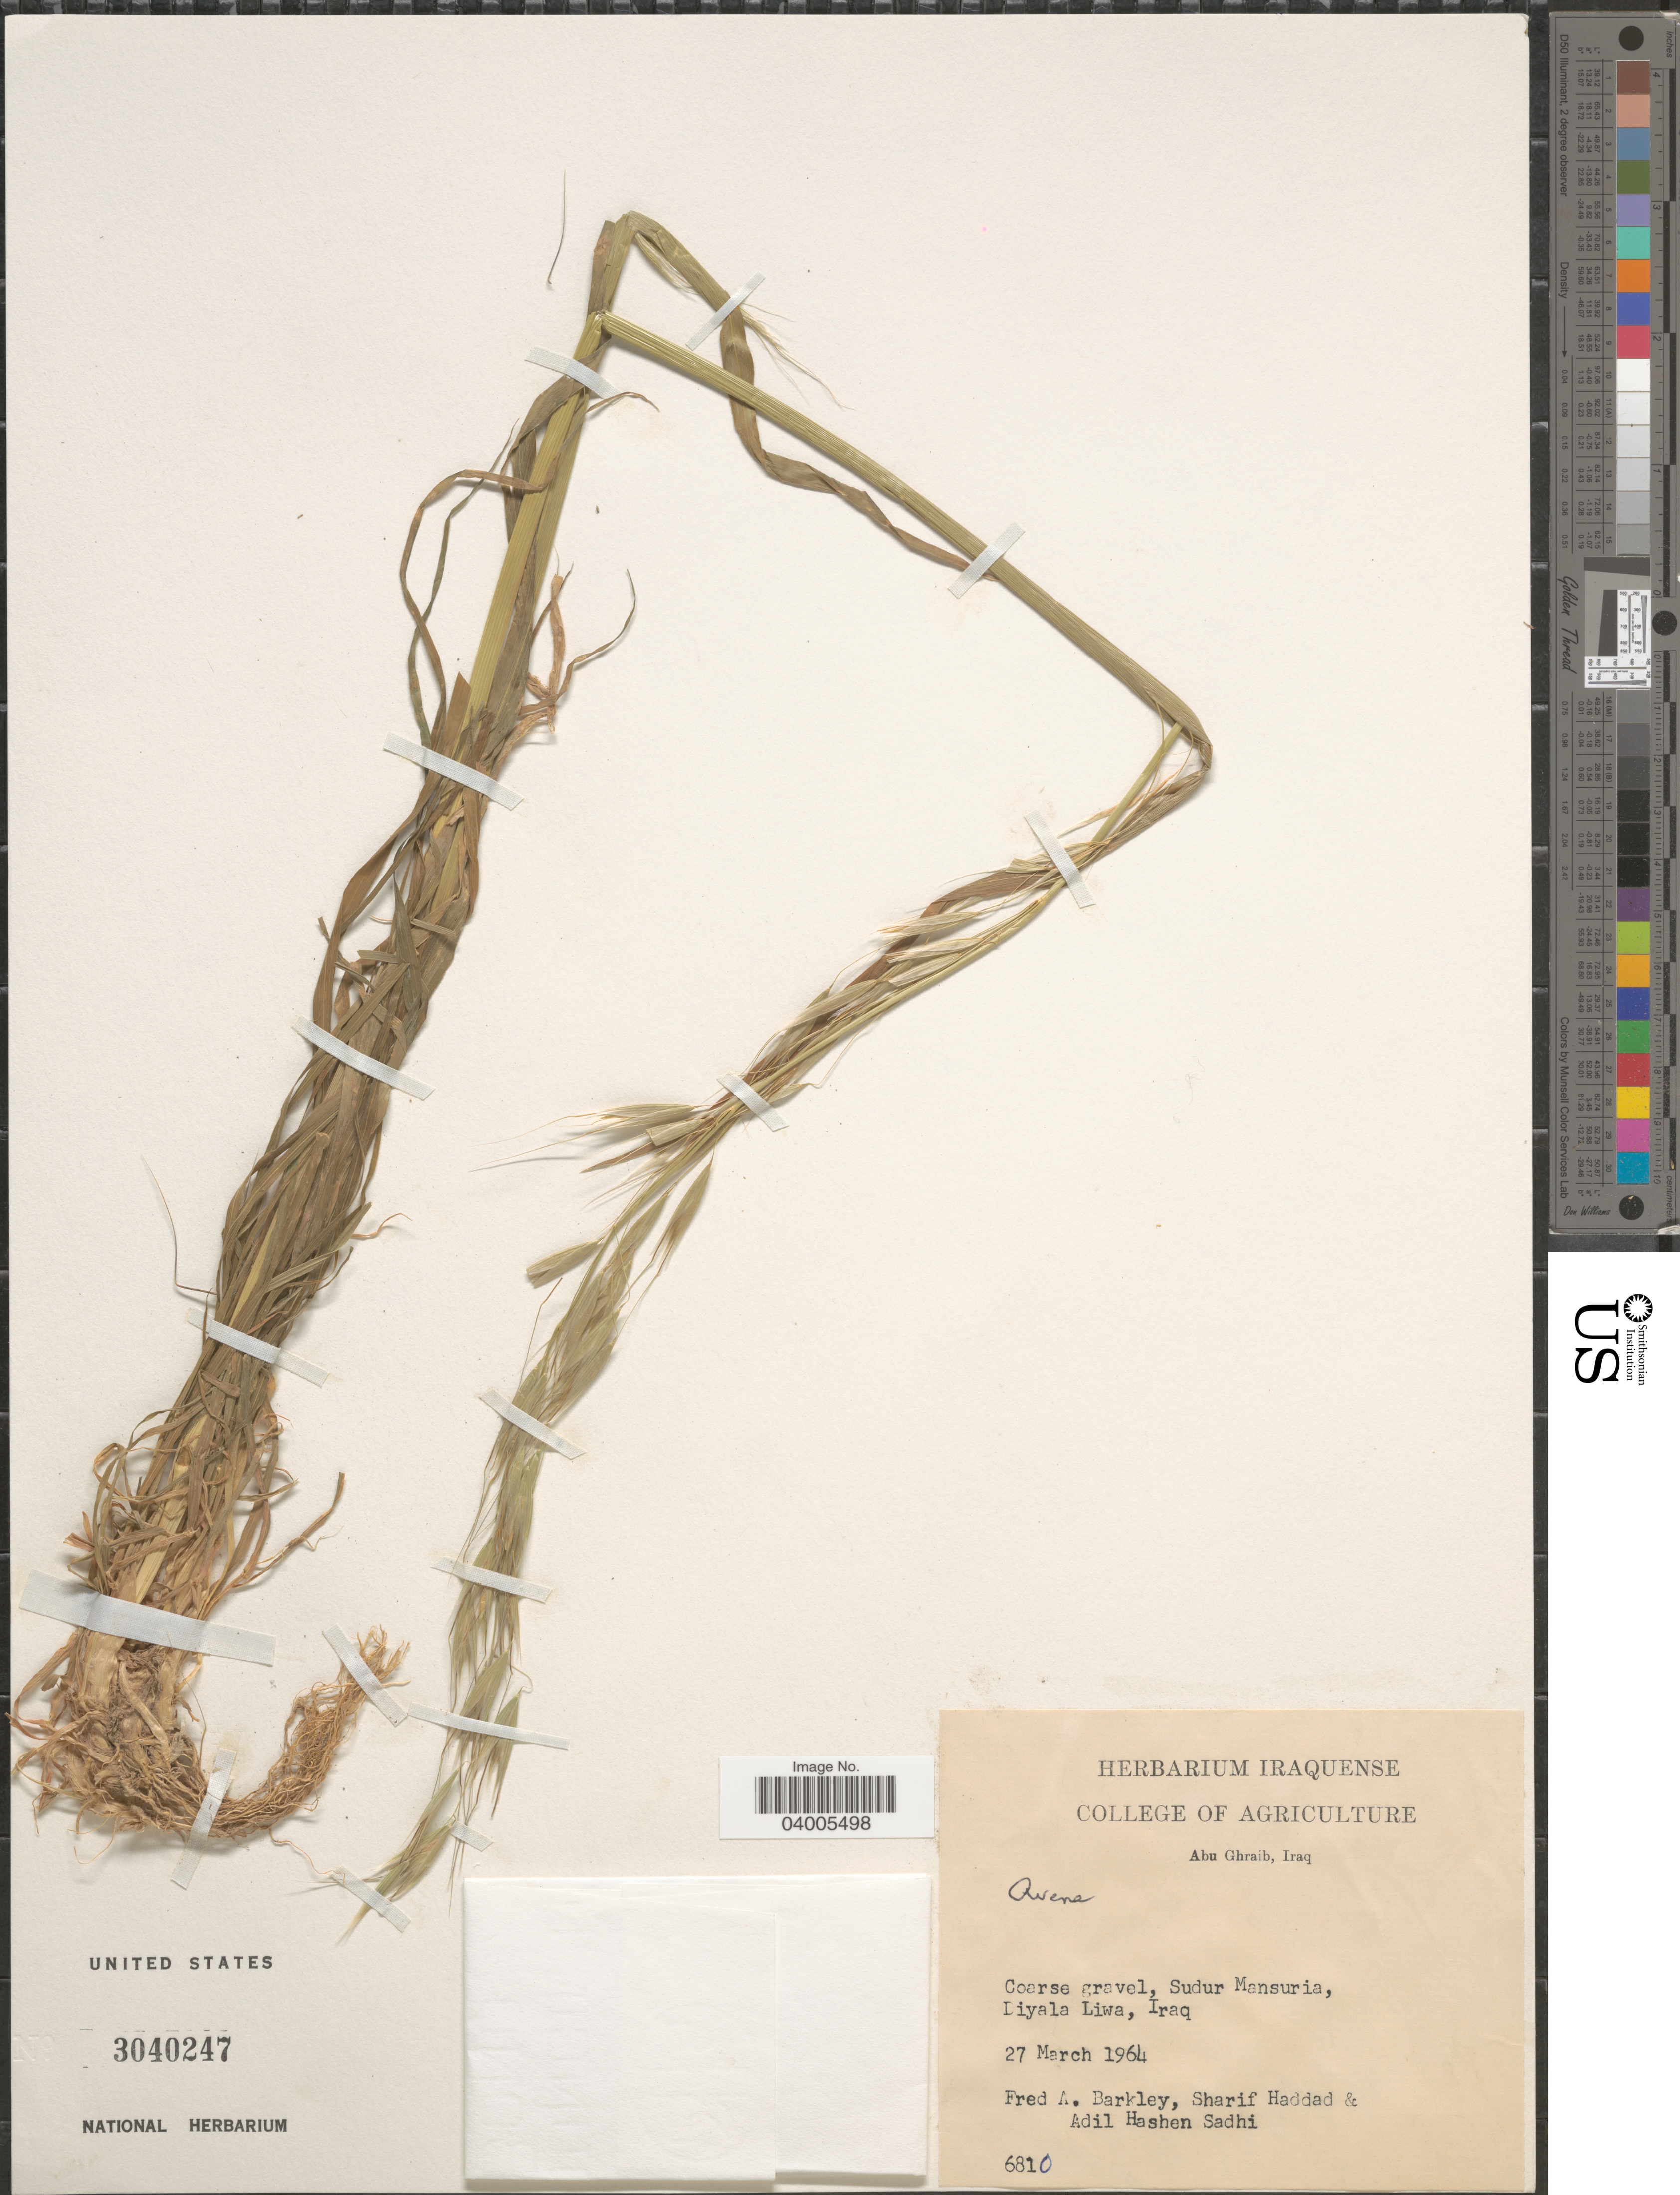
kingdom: Plantae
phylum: Tracheophyta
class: Liliopsida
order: Poales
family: Poaceae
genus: Avena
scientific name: Avena sp.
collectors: F. A. Barkley, S. Haddad & A. Sadhi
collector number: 6810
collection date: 1964-03-27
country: Iraq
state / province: Diyala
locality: Sudur Mansuria, Diyala Liwa.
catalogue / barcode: US 3040247